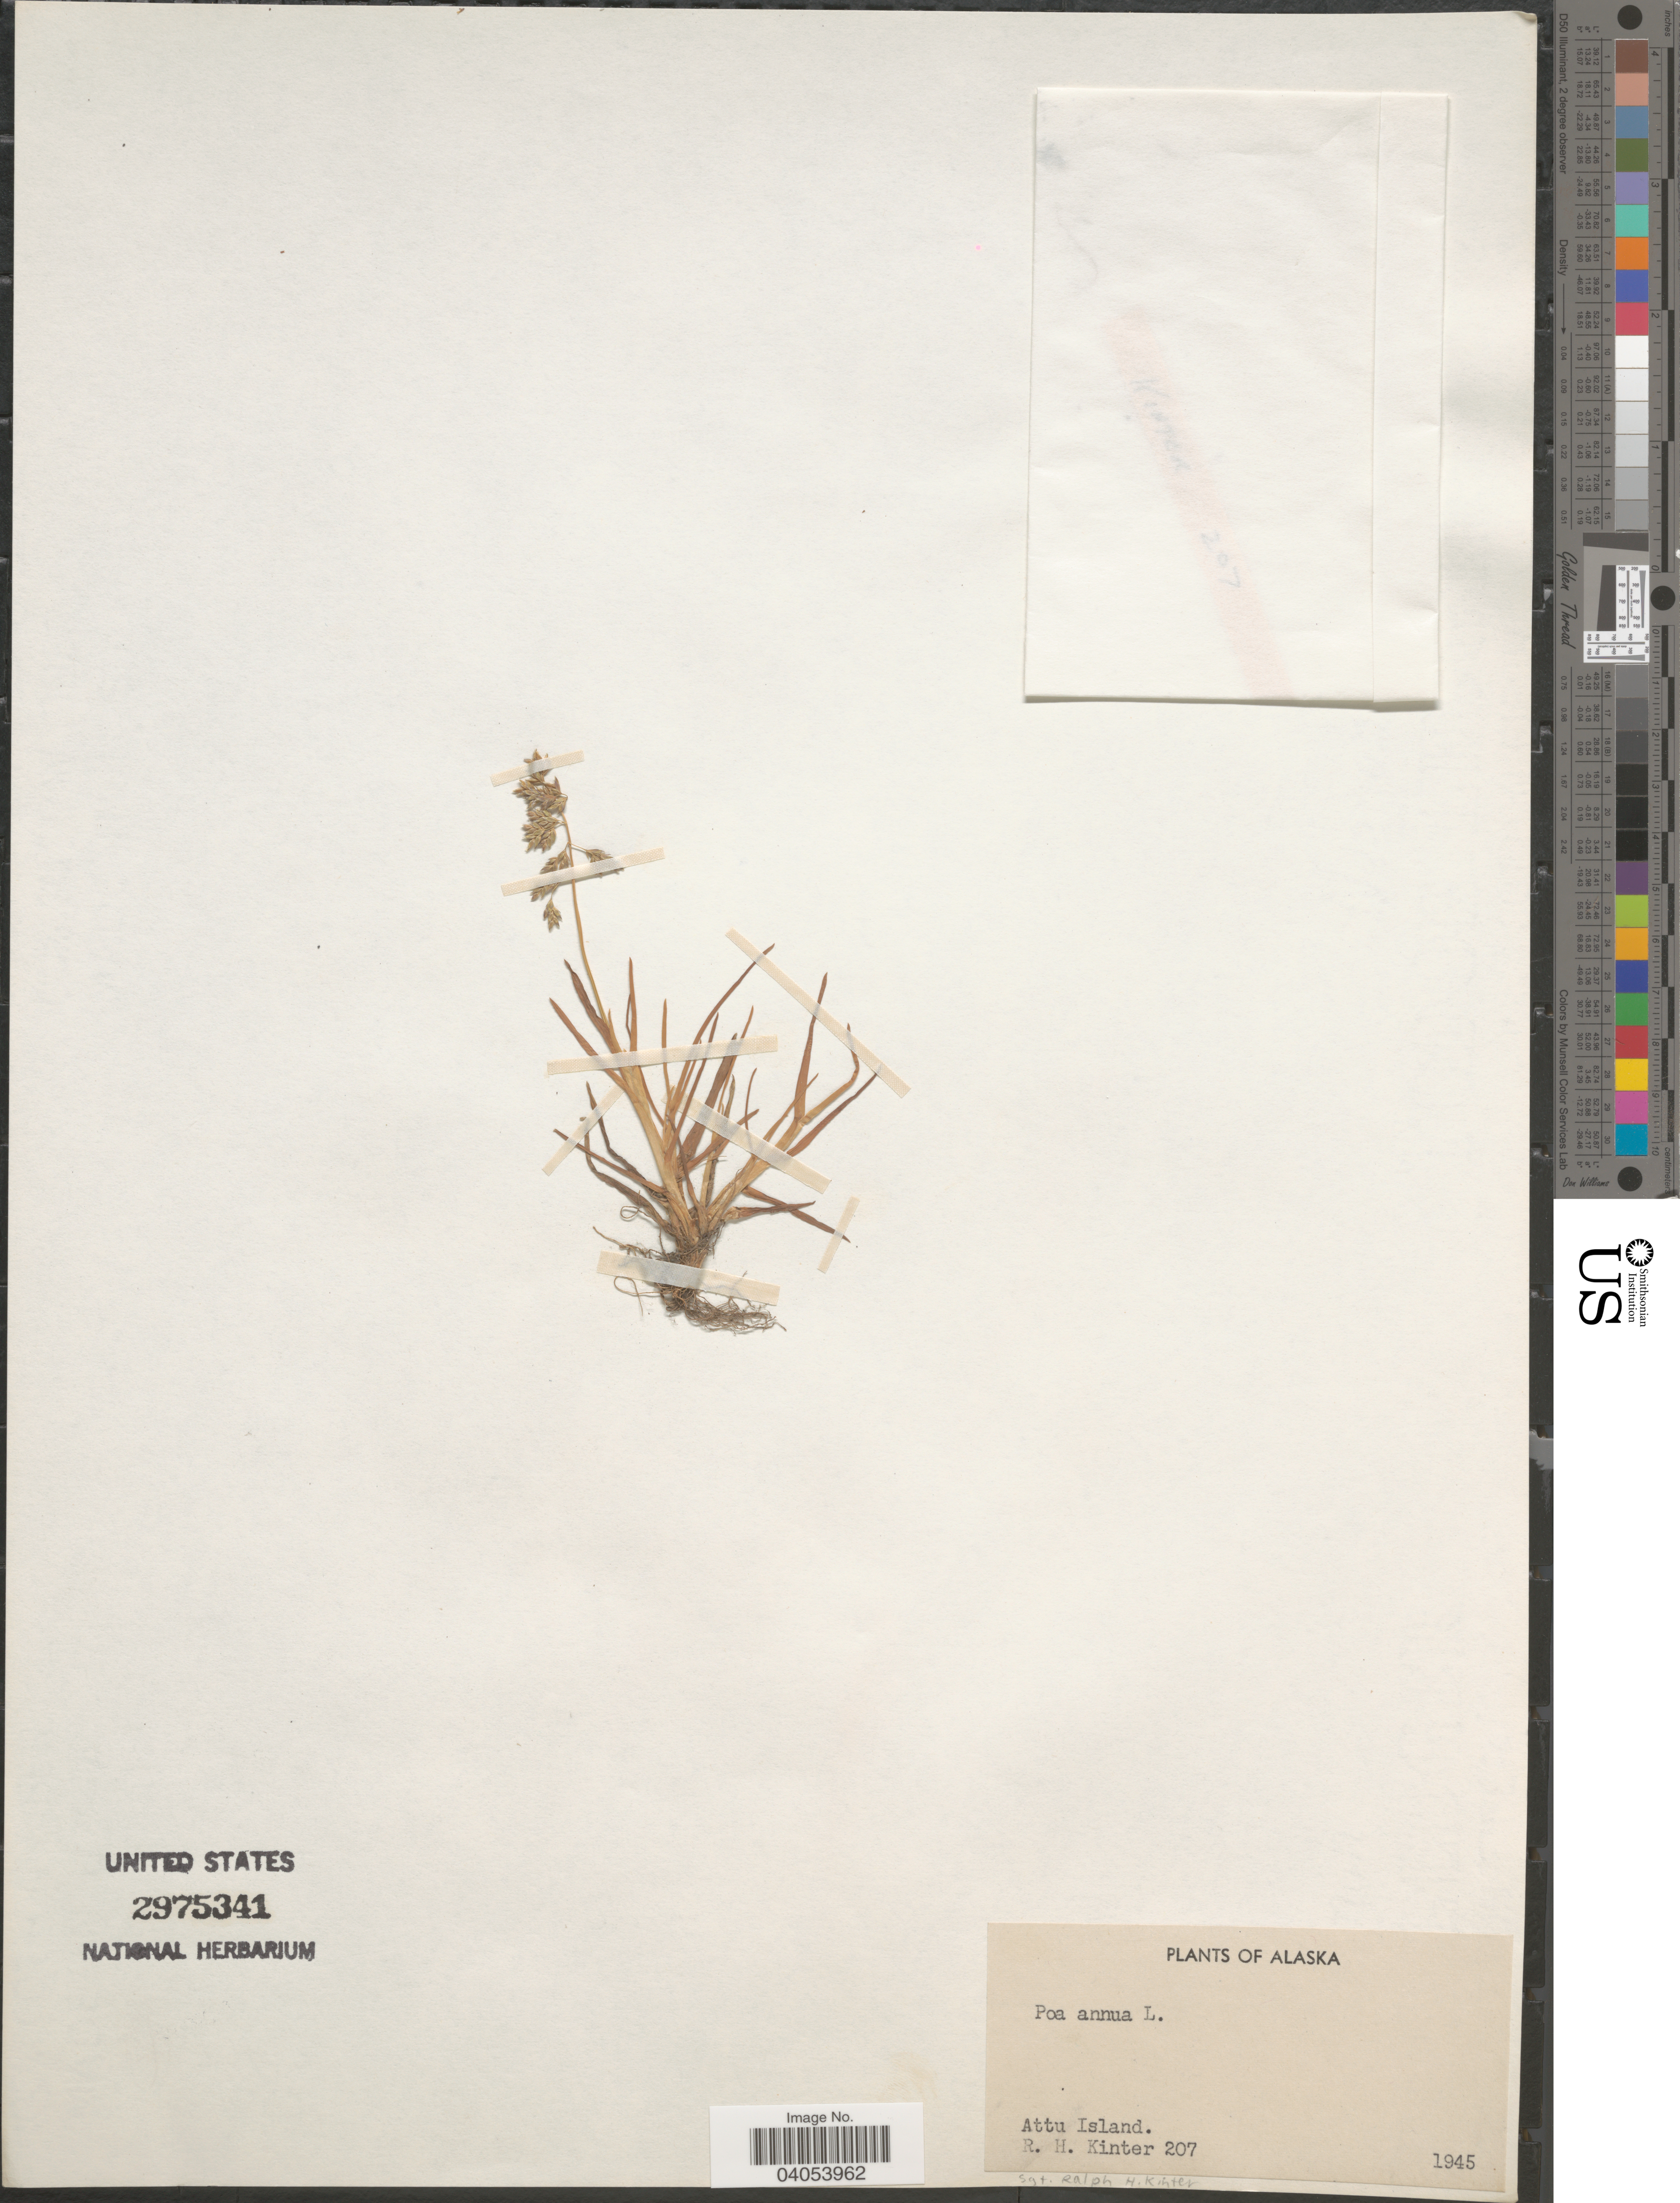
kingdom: Plantae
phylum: Tracheophyta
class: Liliopsida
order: Poales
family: Poaceae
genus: Poa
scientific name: Poa annua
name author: L.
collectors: R. Kinter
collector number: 207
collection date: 1945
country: United States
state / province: Alaska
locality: Attu Island.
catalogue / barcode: US 2975341